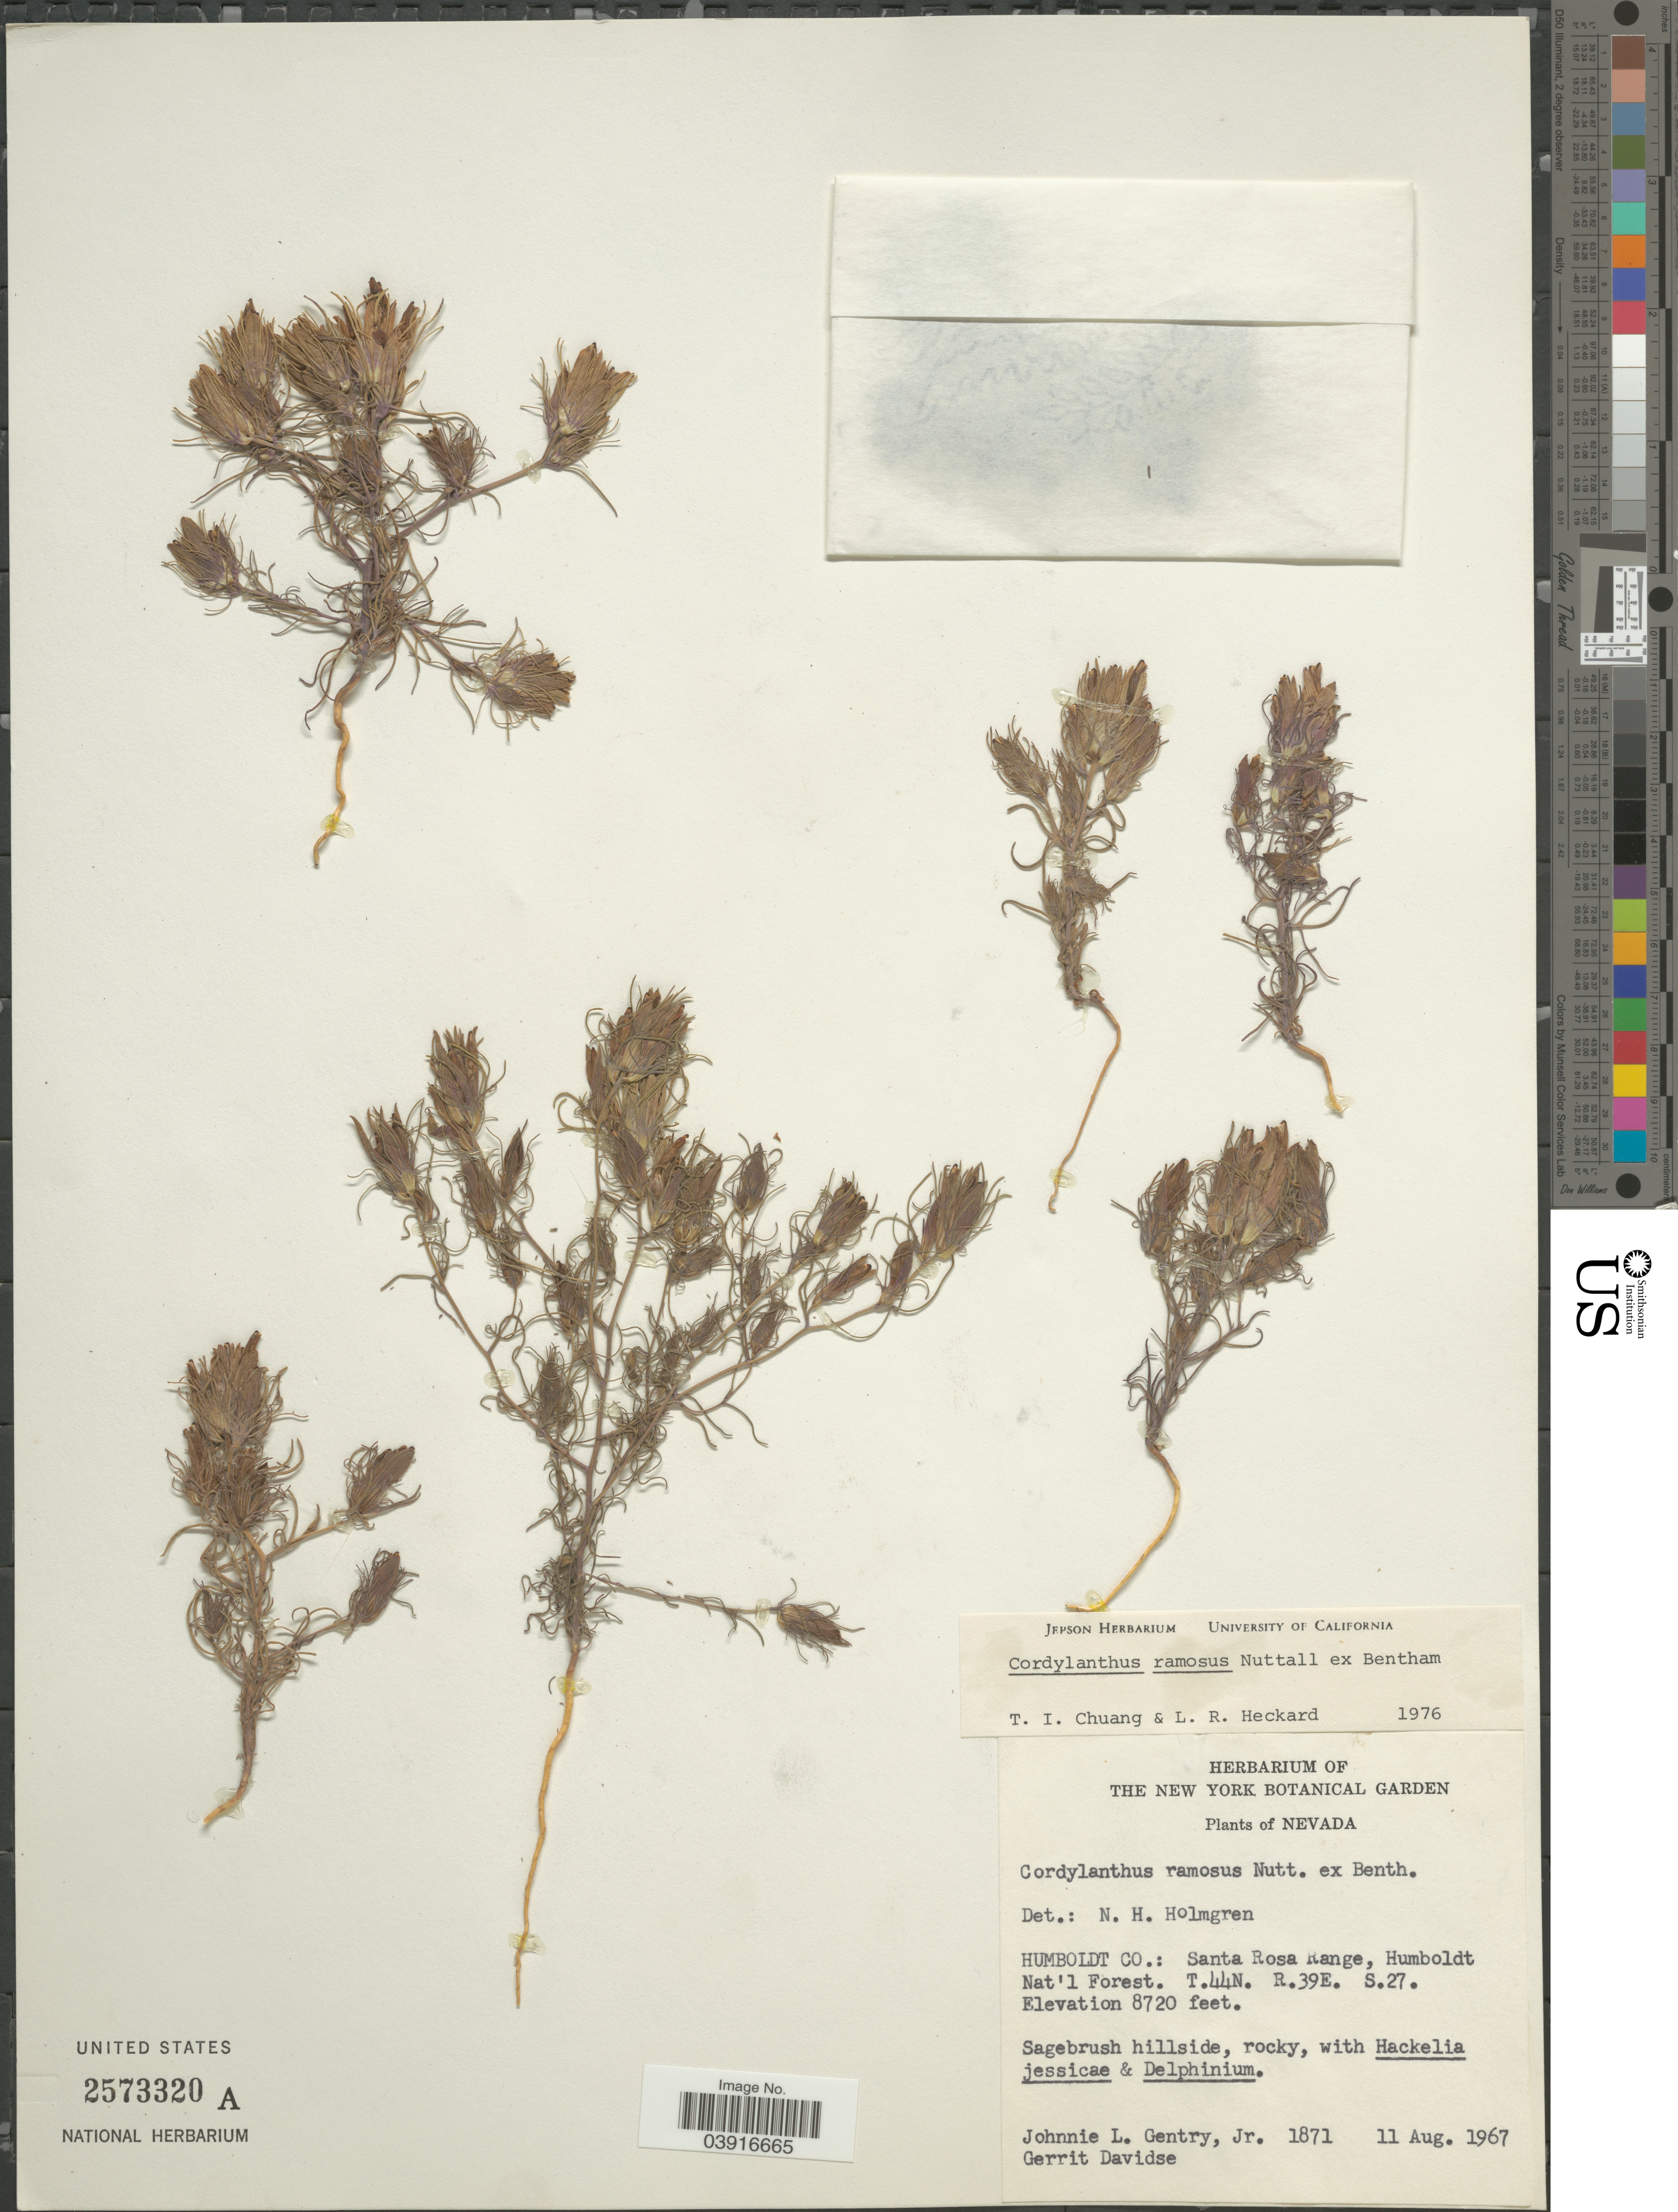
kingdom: Plantae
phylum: Tracheophyta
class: Magnoliopsida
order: Lamiales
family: Orobanchaceae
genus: Cordylanthus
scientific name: Cordylanthus ramosus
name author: Nutt. ex Benth.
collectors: J. L. Gentry & G. Davidse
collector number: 1871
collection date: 1967-08-11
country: United States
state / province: Nevada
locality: Humboldt Co.: Santa Rosa Range, Humboldt Nat'l Forest. T. 44N. R. 39E. S.27.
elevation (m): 2658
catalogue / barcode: US 2573320A